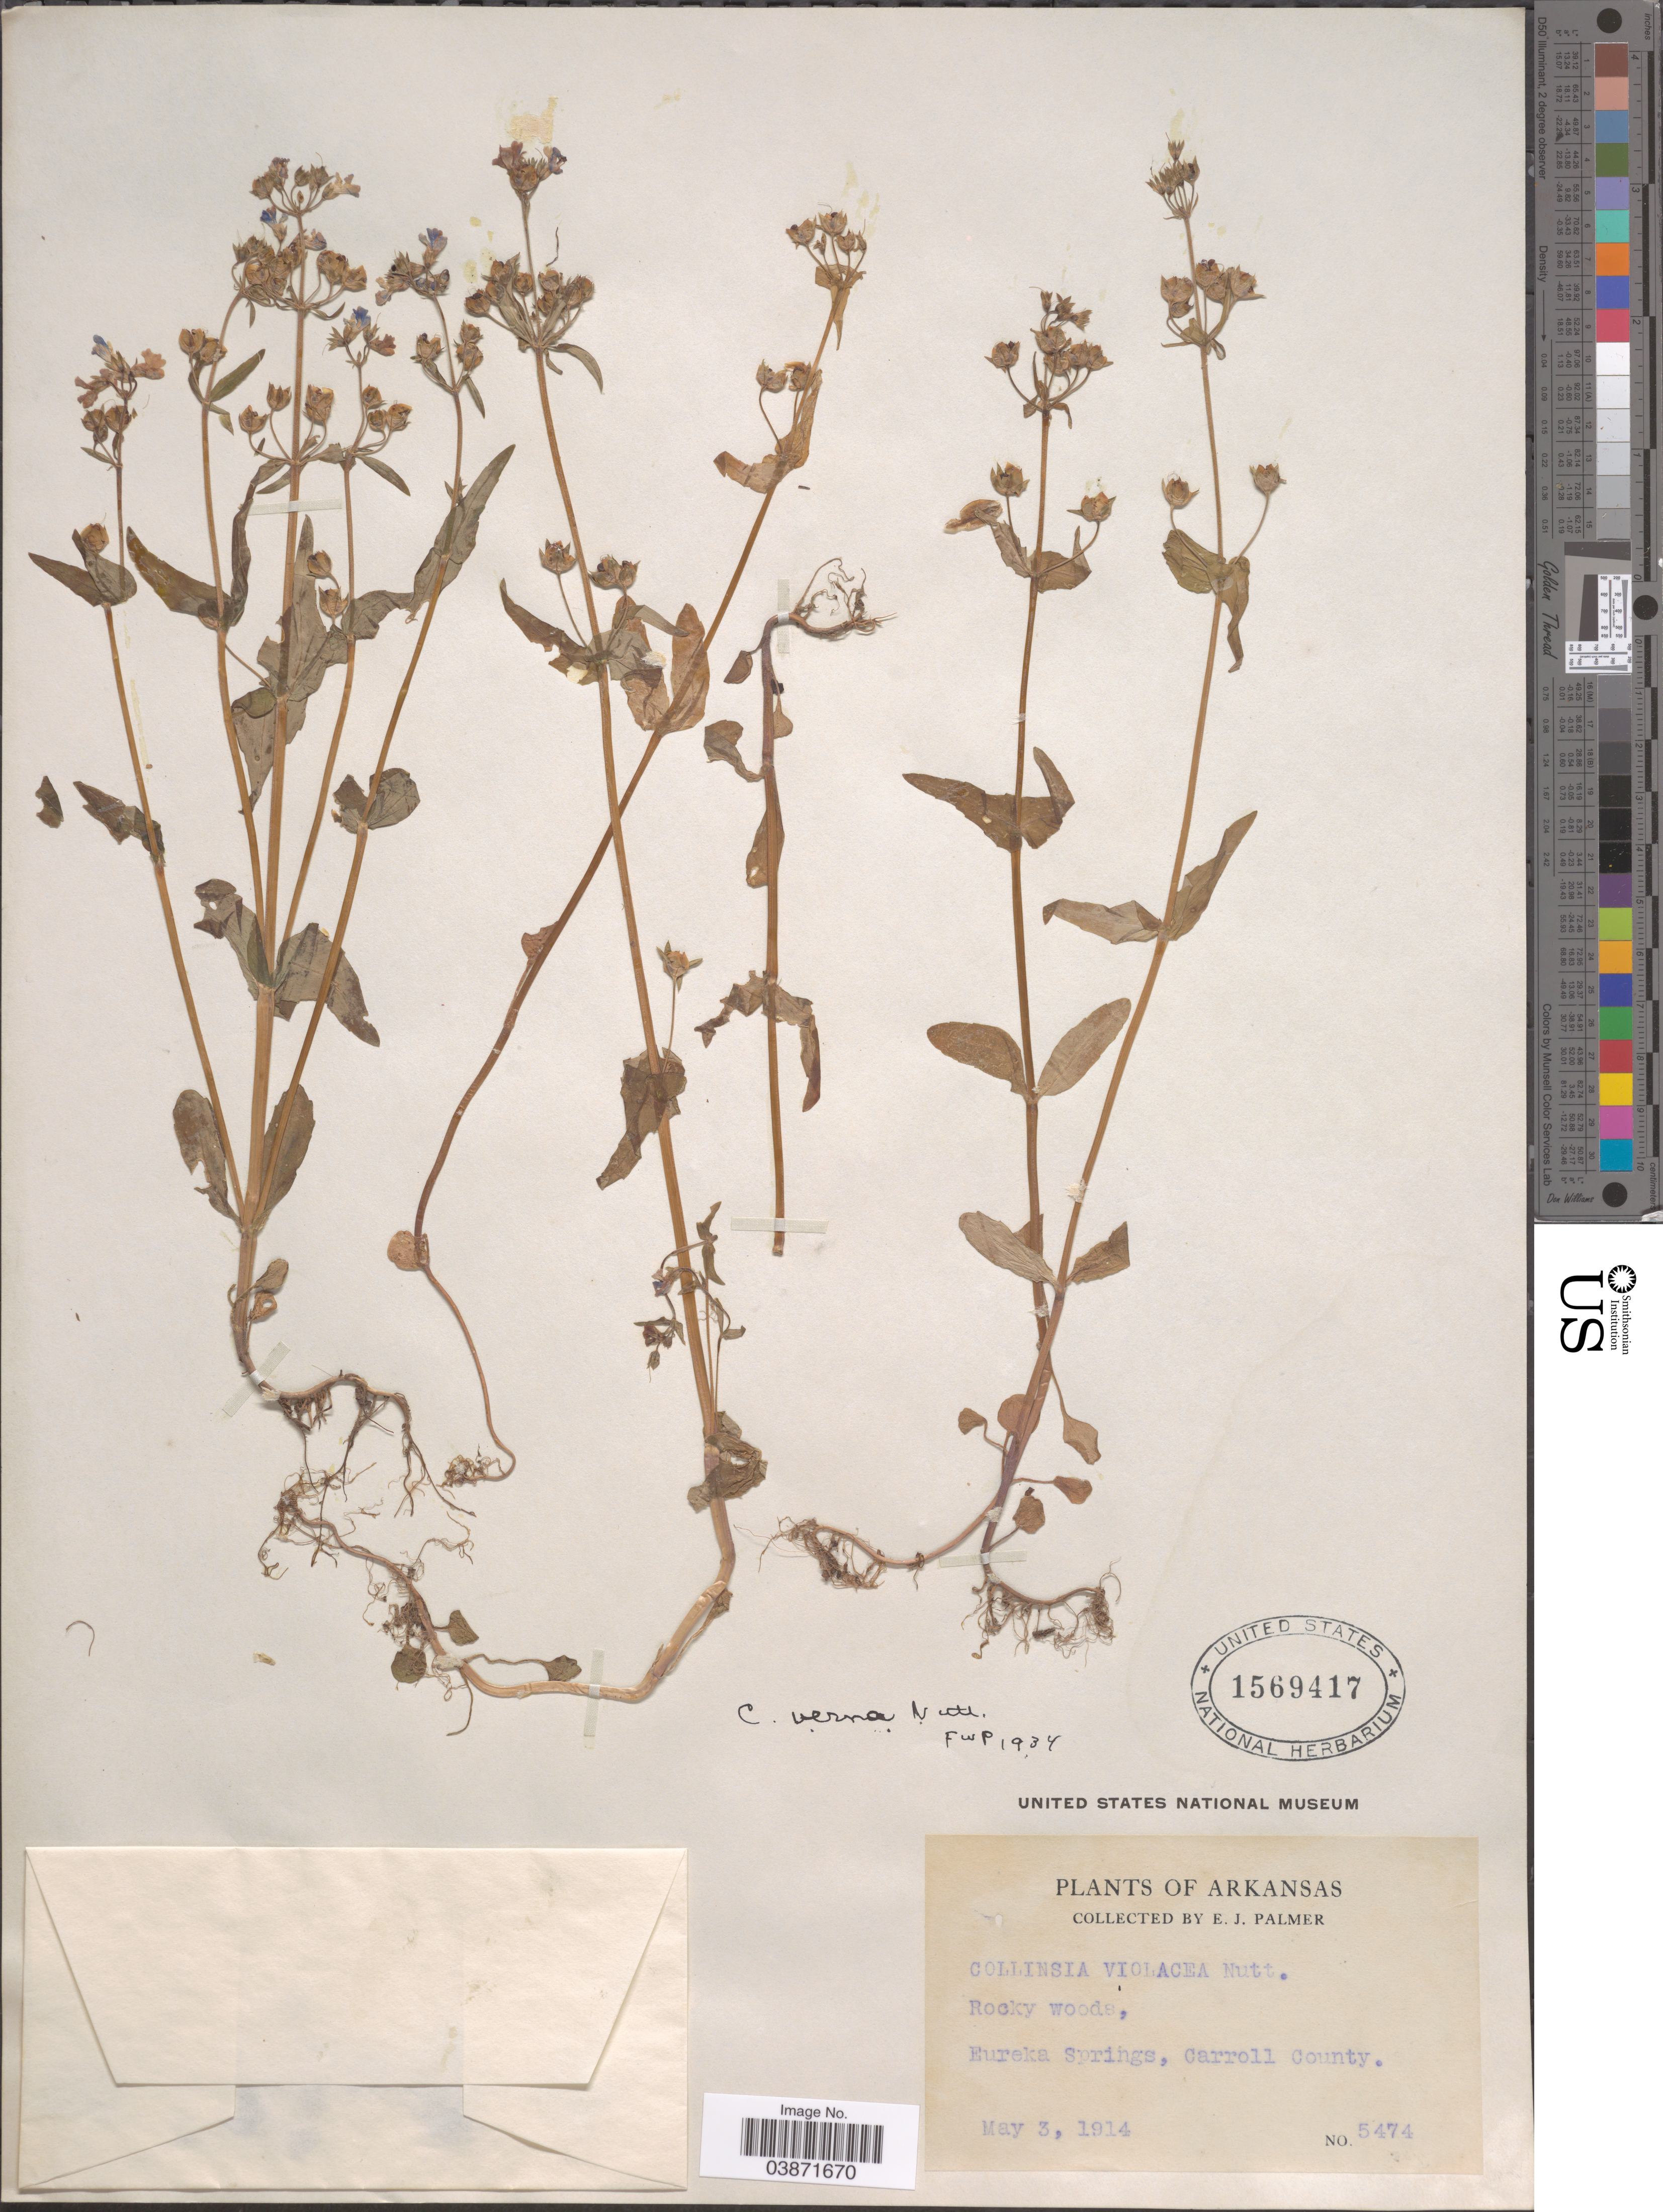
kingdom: Plantae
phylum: Tracheophyta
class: Magnoliopsida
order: Lamiales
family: Plantaginaceae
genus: Collinsia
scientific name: Collinsia verna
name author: Nutt.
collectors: E. J. Palmer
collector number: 5474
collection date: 1914-05-03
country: United States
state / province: Arkansas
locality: Eureka Springs, Carroll County.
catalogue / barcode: US 1569417